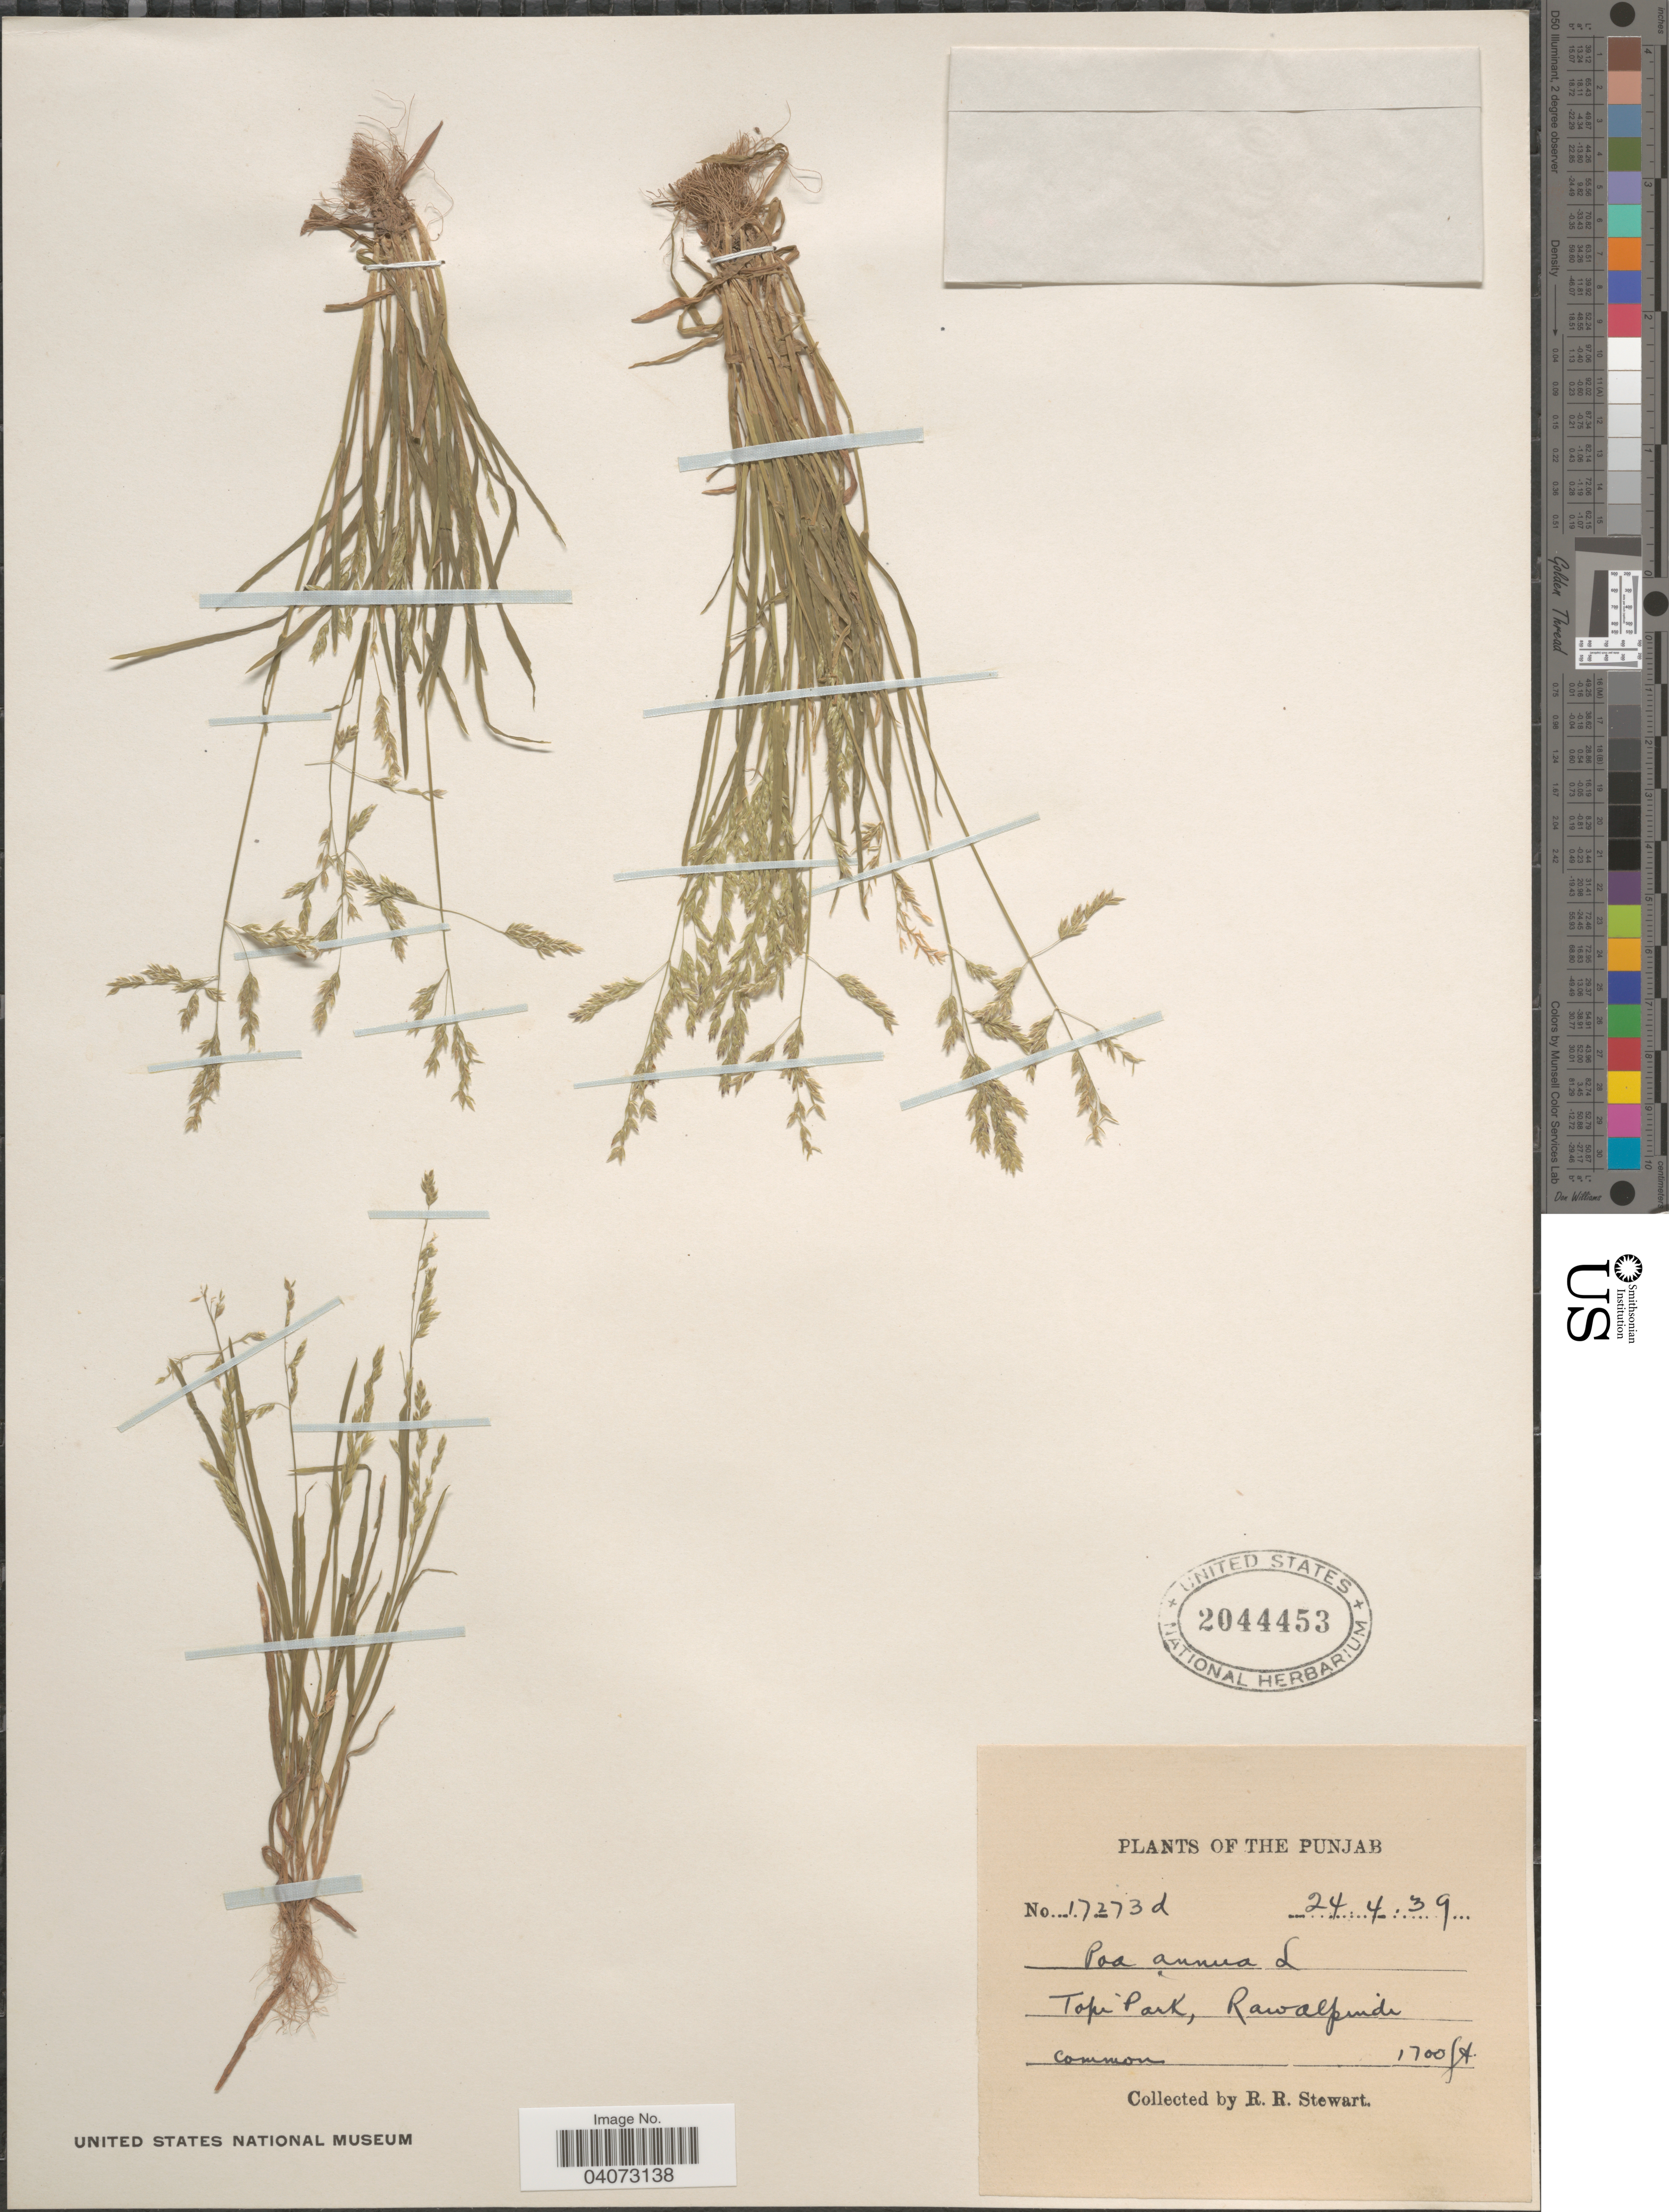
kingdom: Plantae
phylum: Tracheophyta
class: Liliopsida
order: Poales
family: Poaceae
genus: Poa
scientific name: Poa annua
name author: L.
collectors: R. Stewart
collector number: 17273d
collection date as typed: Transcribed d/m/y: 24/4/39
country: Pakistan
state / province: Punjab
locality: Topi Park, Rawalpindi.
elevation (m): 518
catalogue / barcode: US 2044453